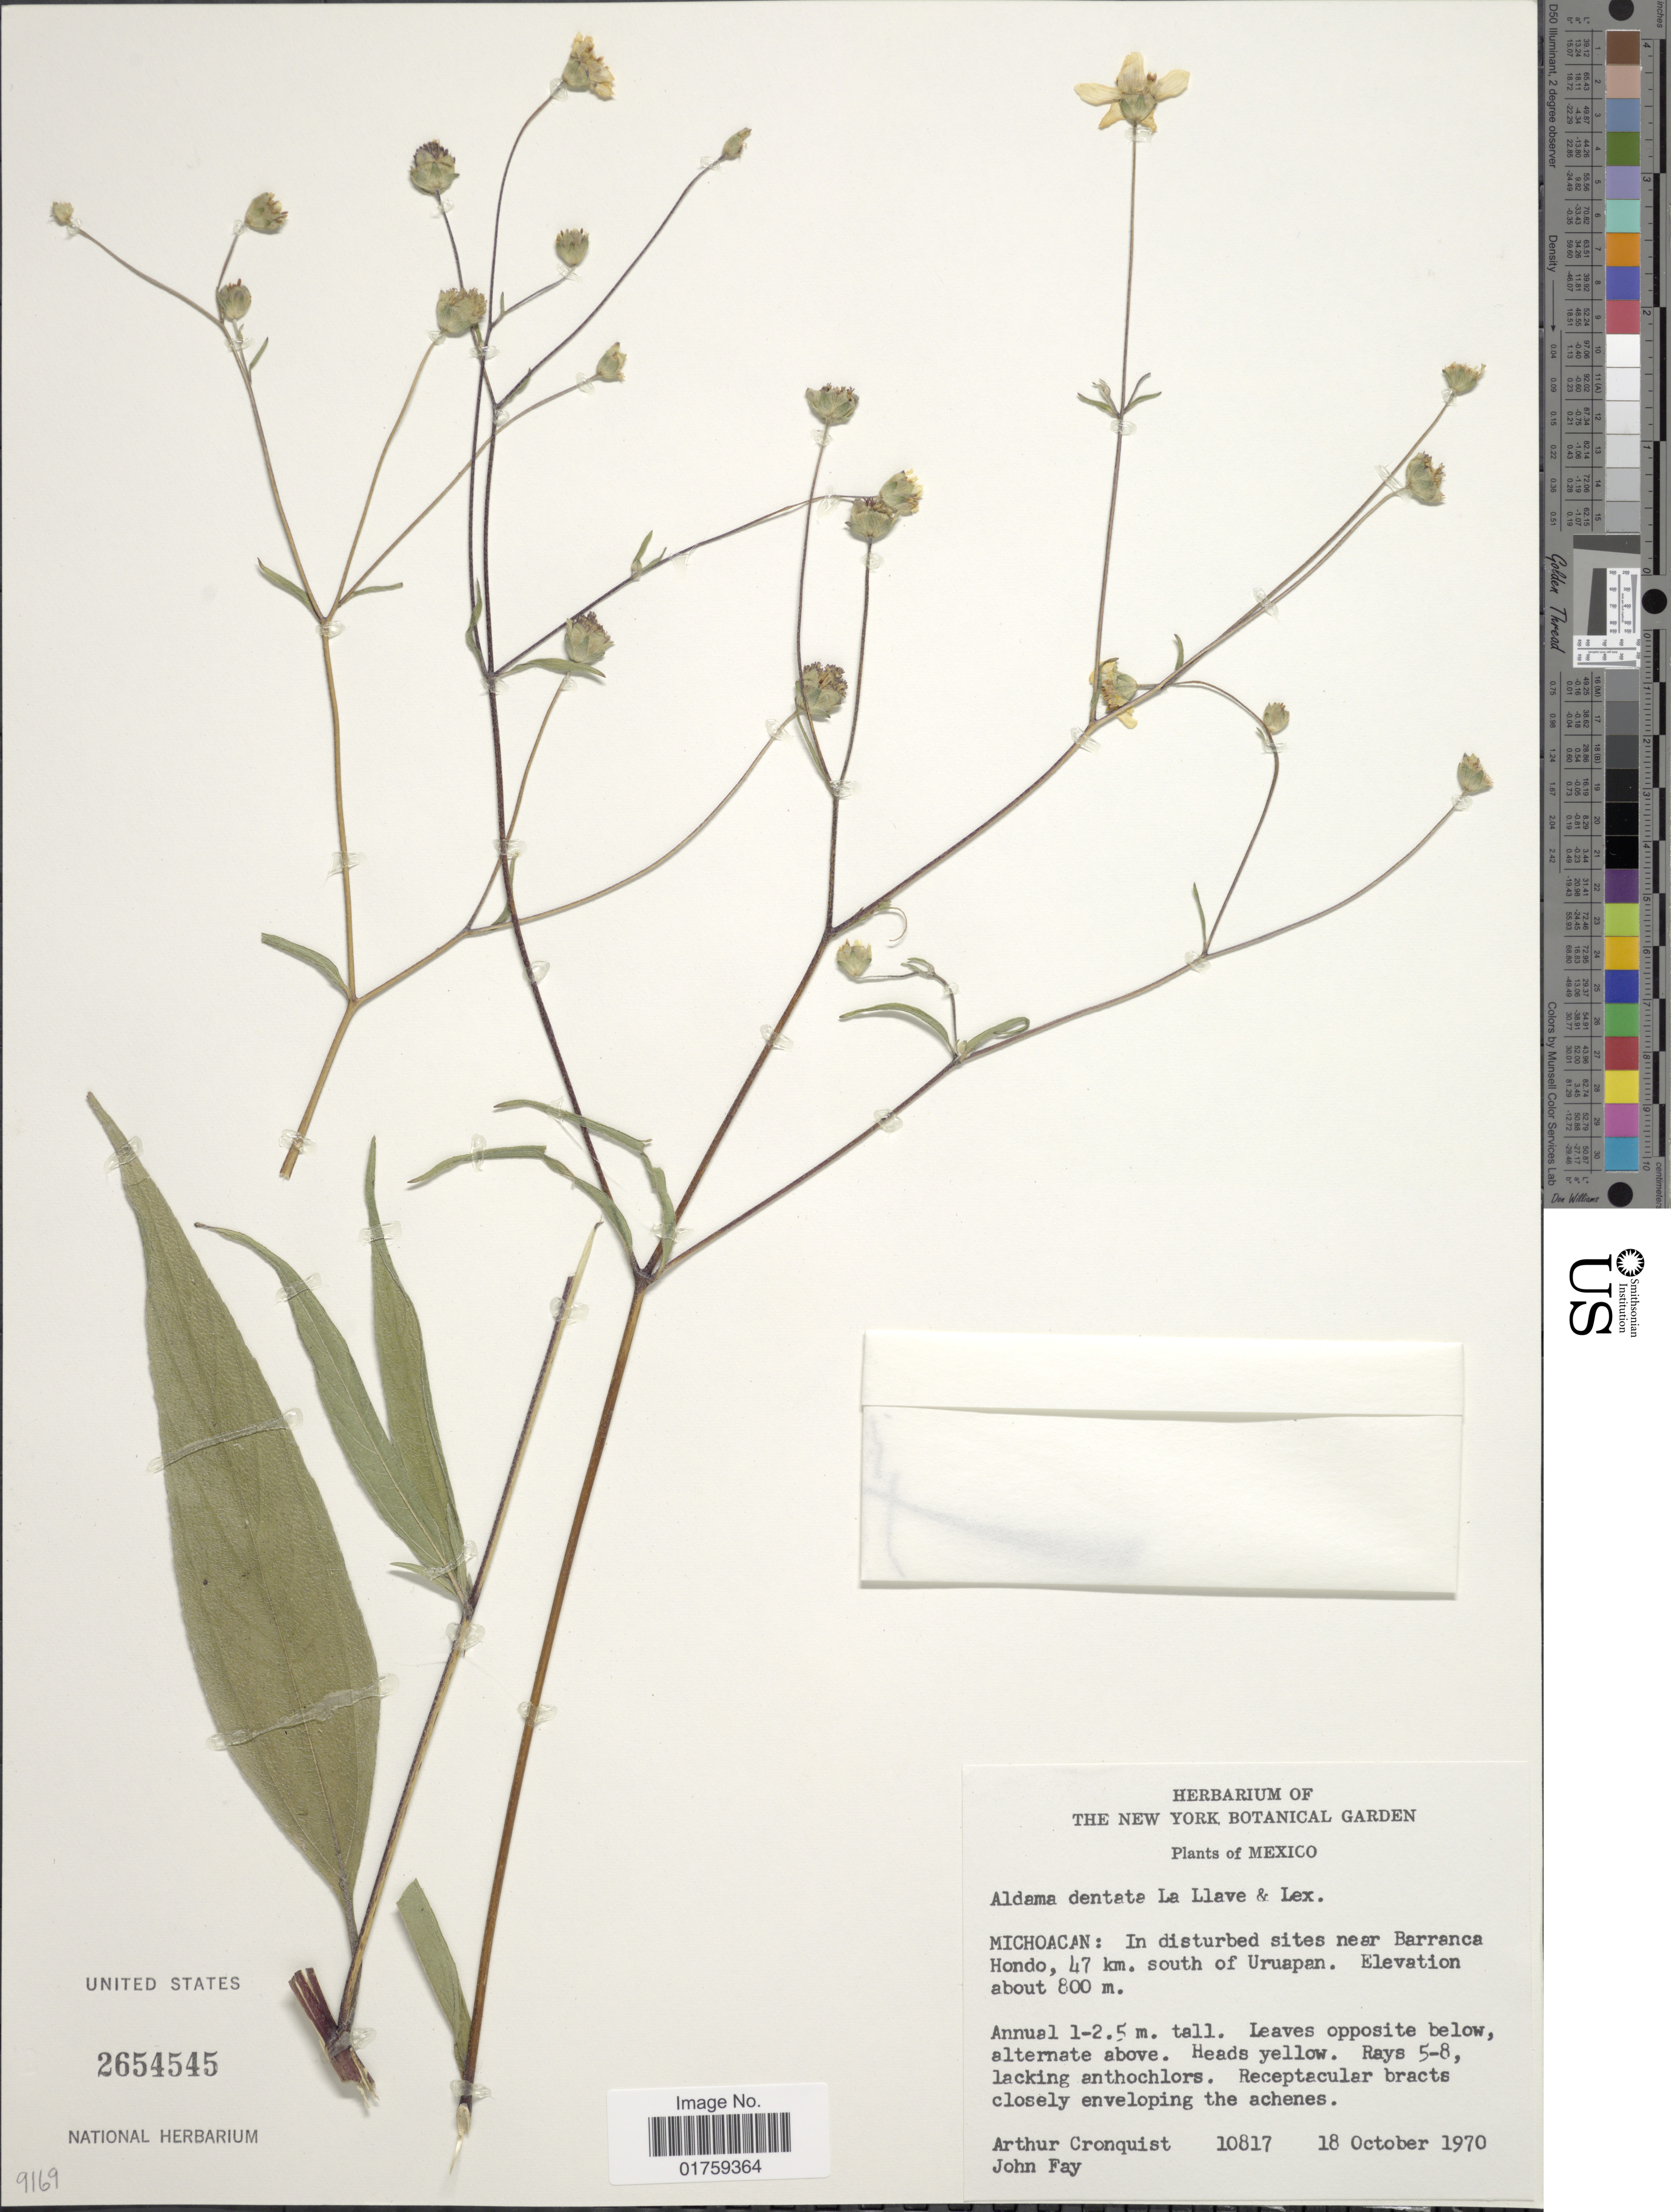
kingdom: Plantae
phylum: Tracheophyta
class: Magnoliopsida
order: Asterales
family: Asteraceae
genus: Sclerocarpus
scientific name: Sclerocarpus dentatus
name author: (La Llave) Benth. & Hook. f. ex Hemsl.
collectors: A. J. Cronquist & J. M. Fay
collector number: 10817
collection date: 1970-10-18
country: Mexico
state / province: Michoacán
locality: Michoacán: In disturbed sites near Barranca Hondo, 47 km. south of Uruapan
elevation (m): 800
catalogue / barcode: US 2654545